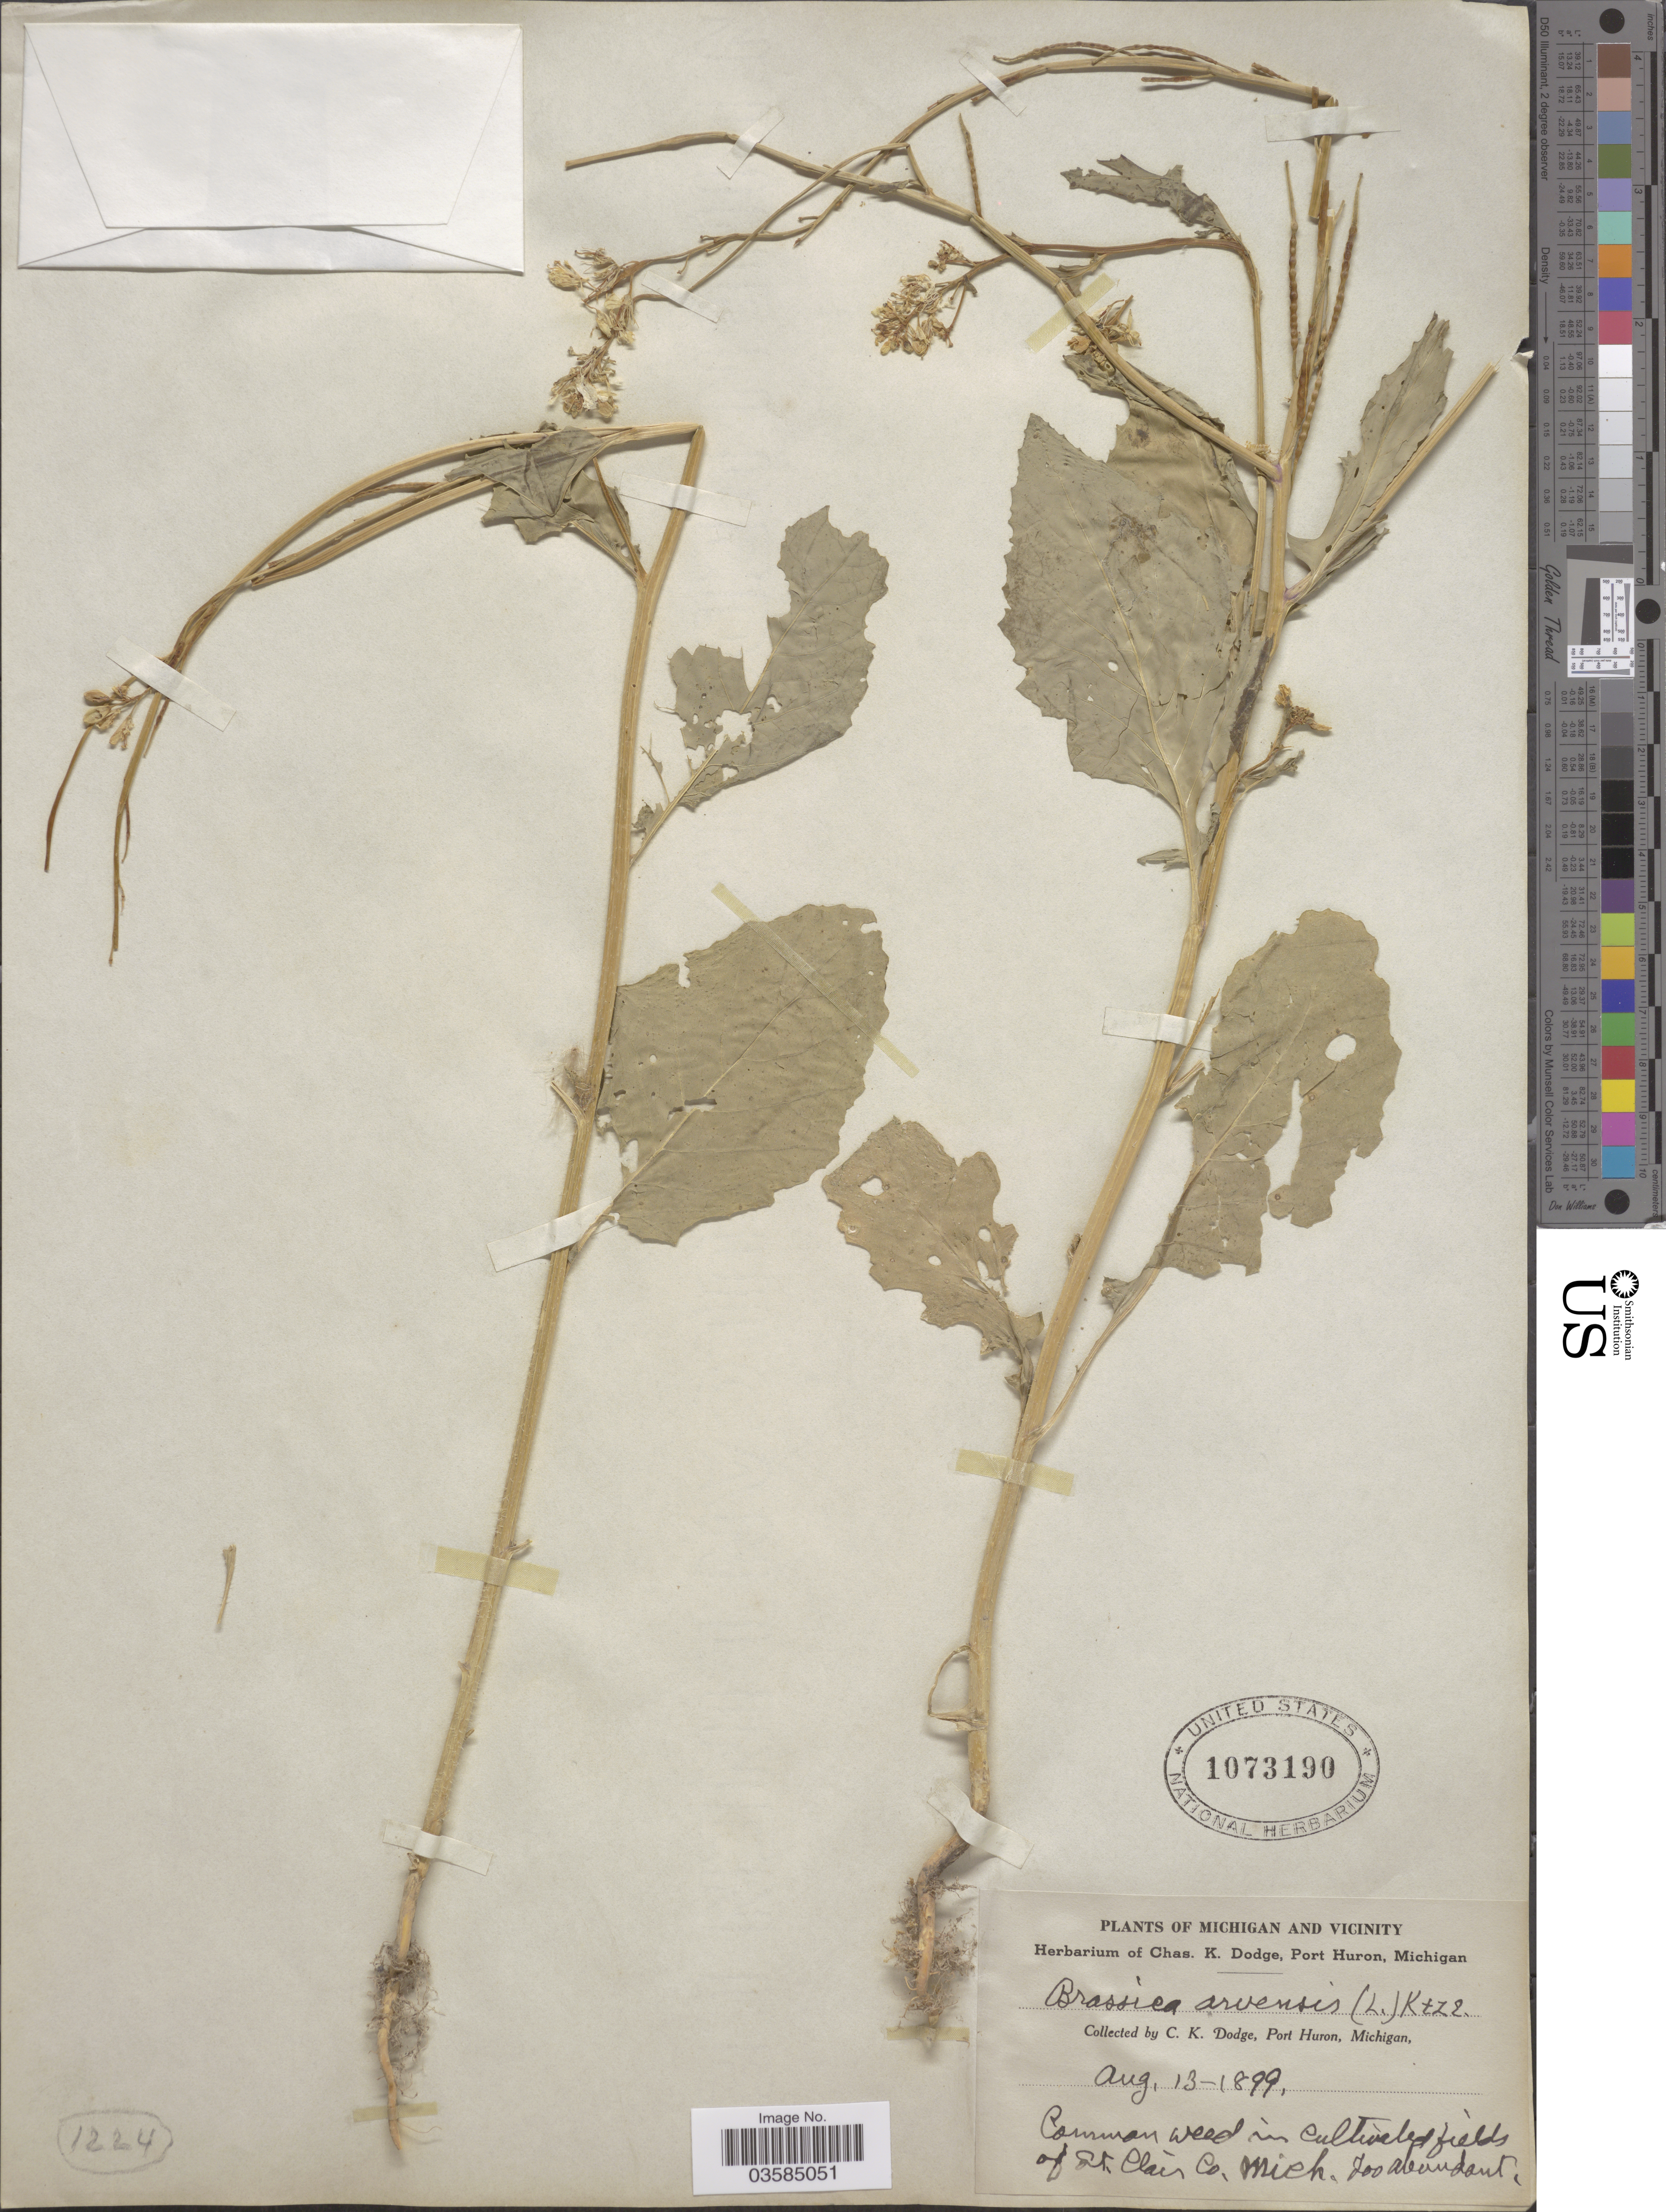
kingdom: Plantae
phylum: Tracheophyta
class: Magnoliopsida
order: Brassicales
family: Brassicaceae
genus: Brassica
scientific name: Brassica kaber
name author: (DC.) L.C. Wheeler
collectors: C. Dodge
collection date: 1899-08-13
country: United States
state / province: Michigan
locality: Michigan and Vicinity. Common weed in cultivated fields of St. Clair Co.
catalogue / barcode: US 1073190